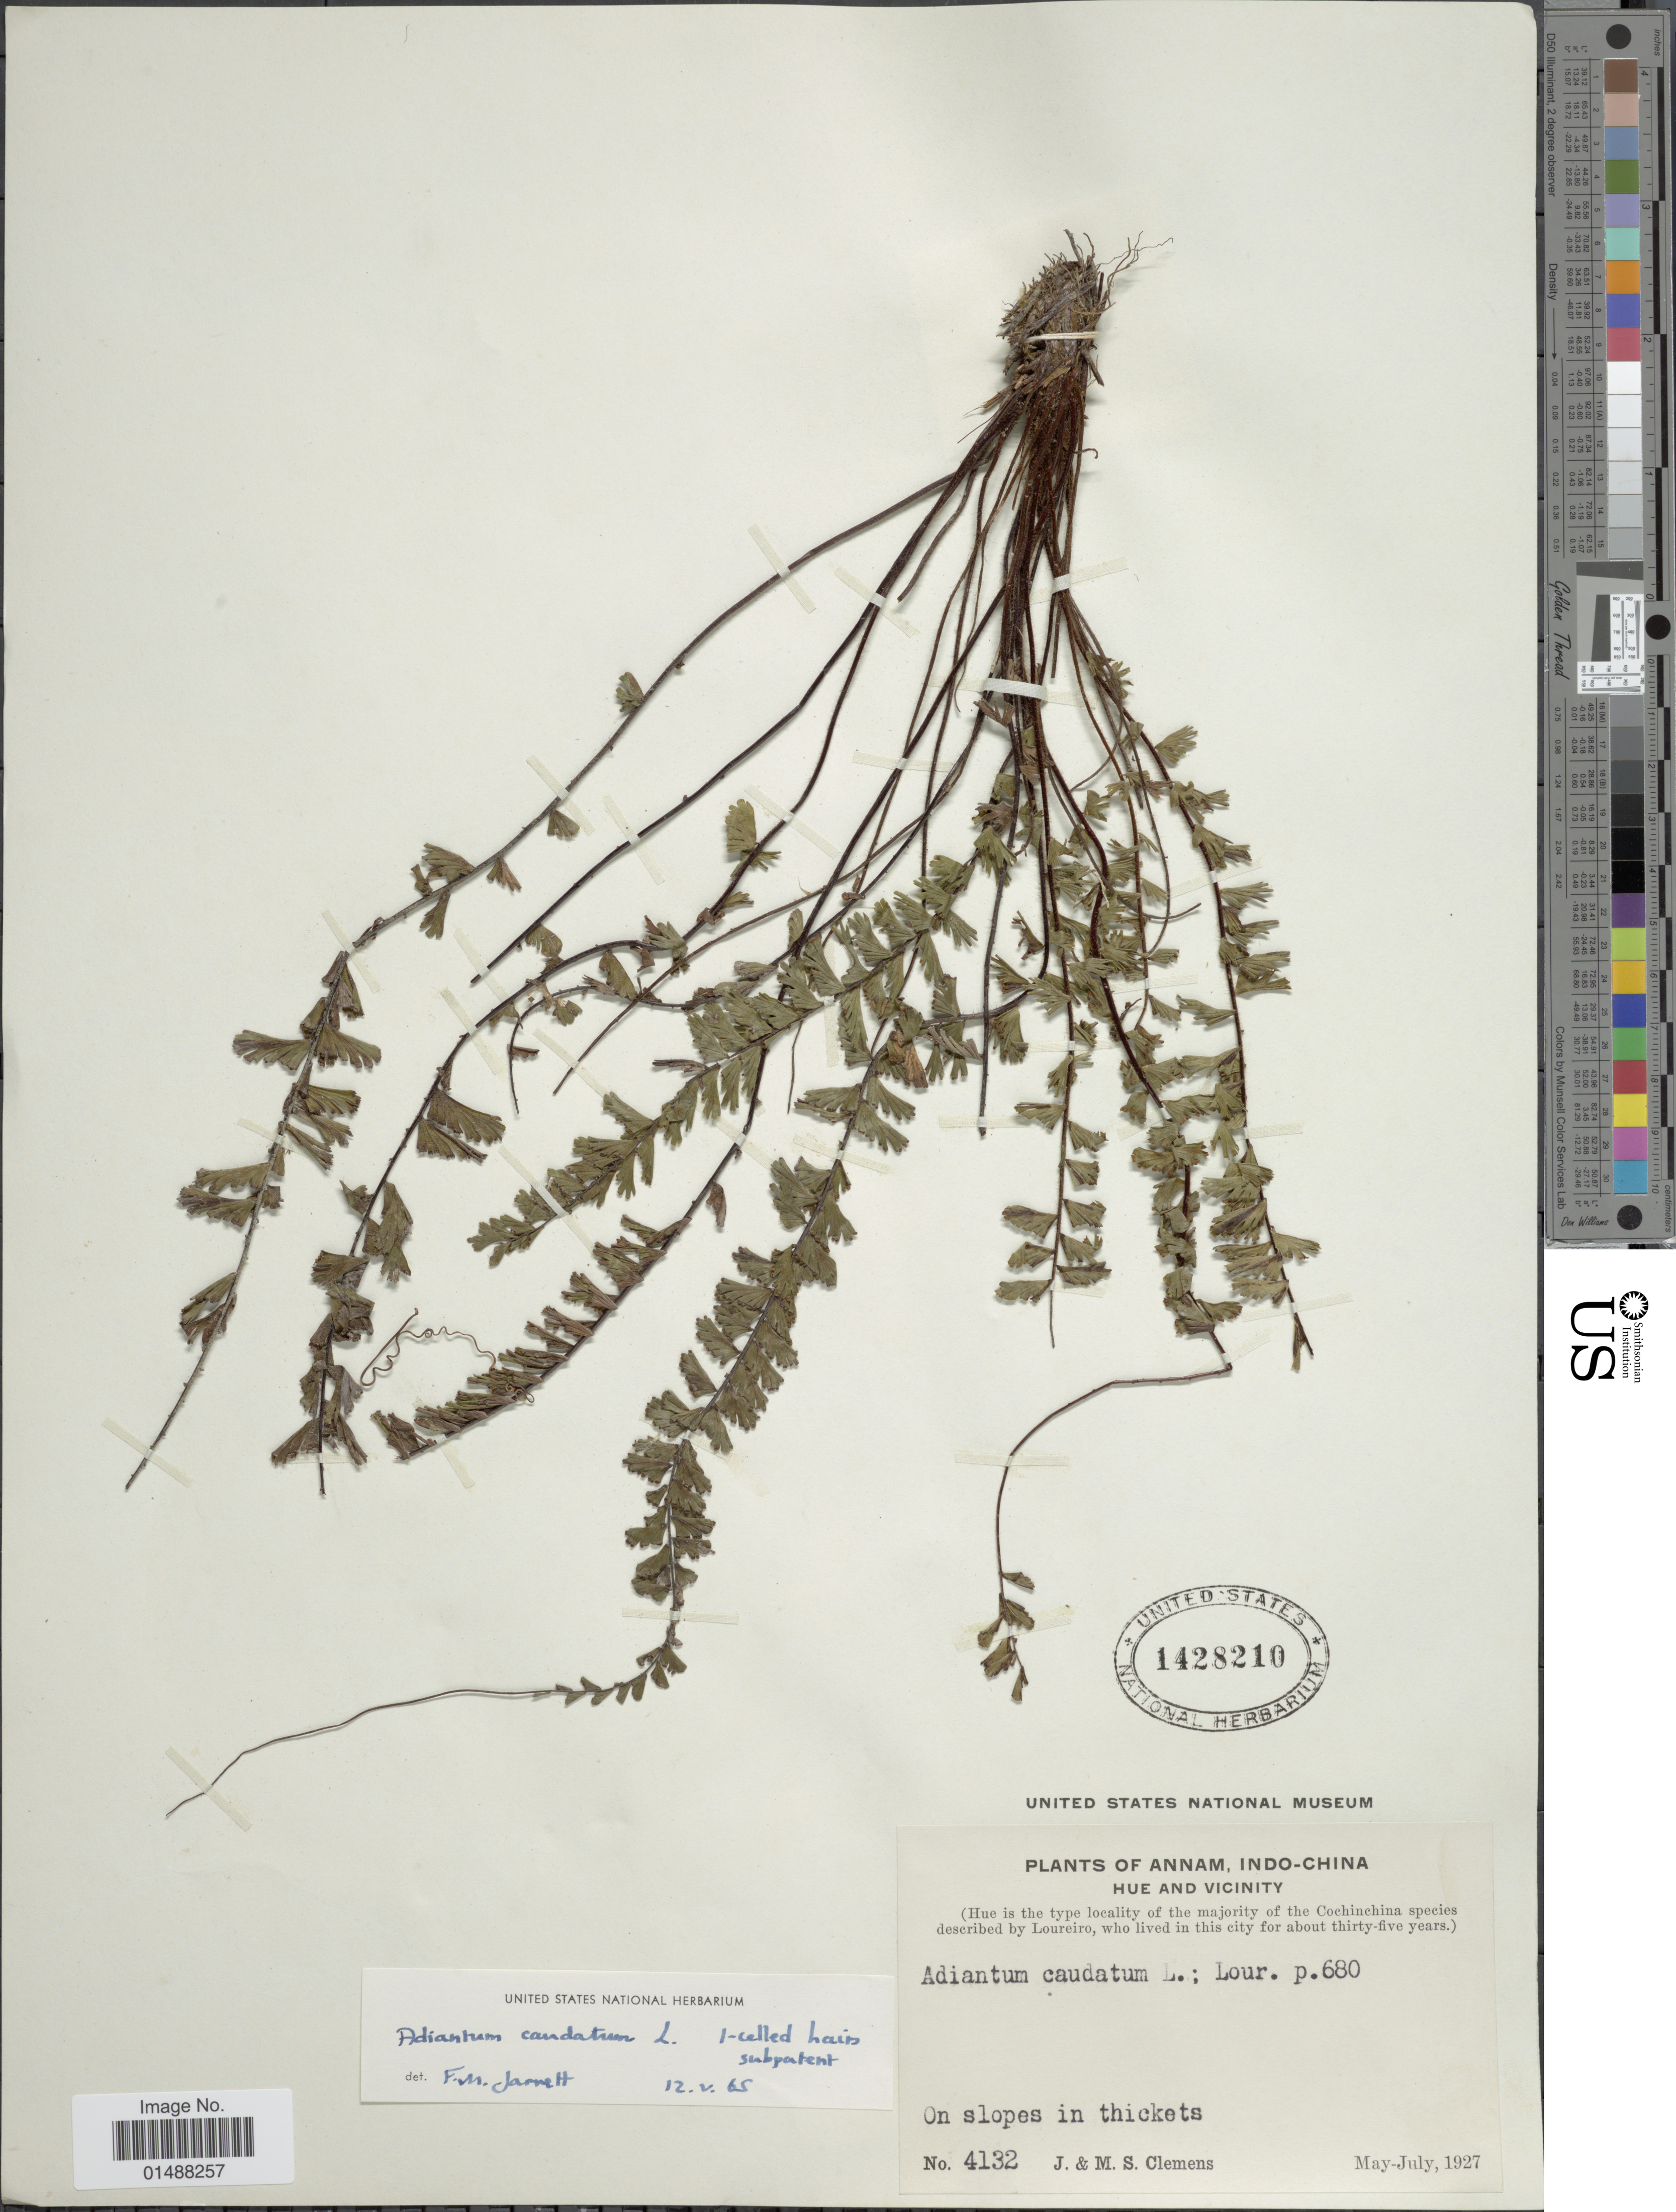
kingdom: Plantae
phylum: Tracheophyta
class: Polypodiopsida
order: Polypodiales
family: Pteridaceae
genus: Adiantum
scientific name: Adiantum caudatum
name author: L.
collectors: J. Clemens & M. S. Clemens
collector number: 4132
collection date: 1927-05/1927-07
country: Vietnam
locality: Annam, Indo-China, Hue and vicinity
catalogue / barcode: US 1428210